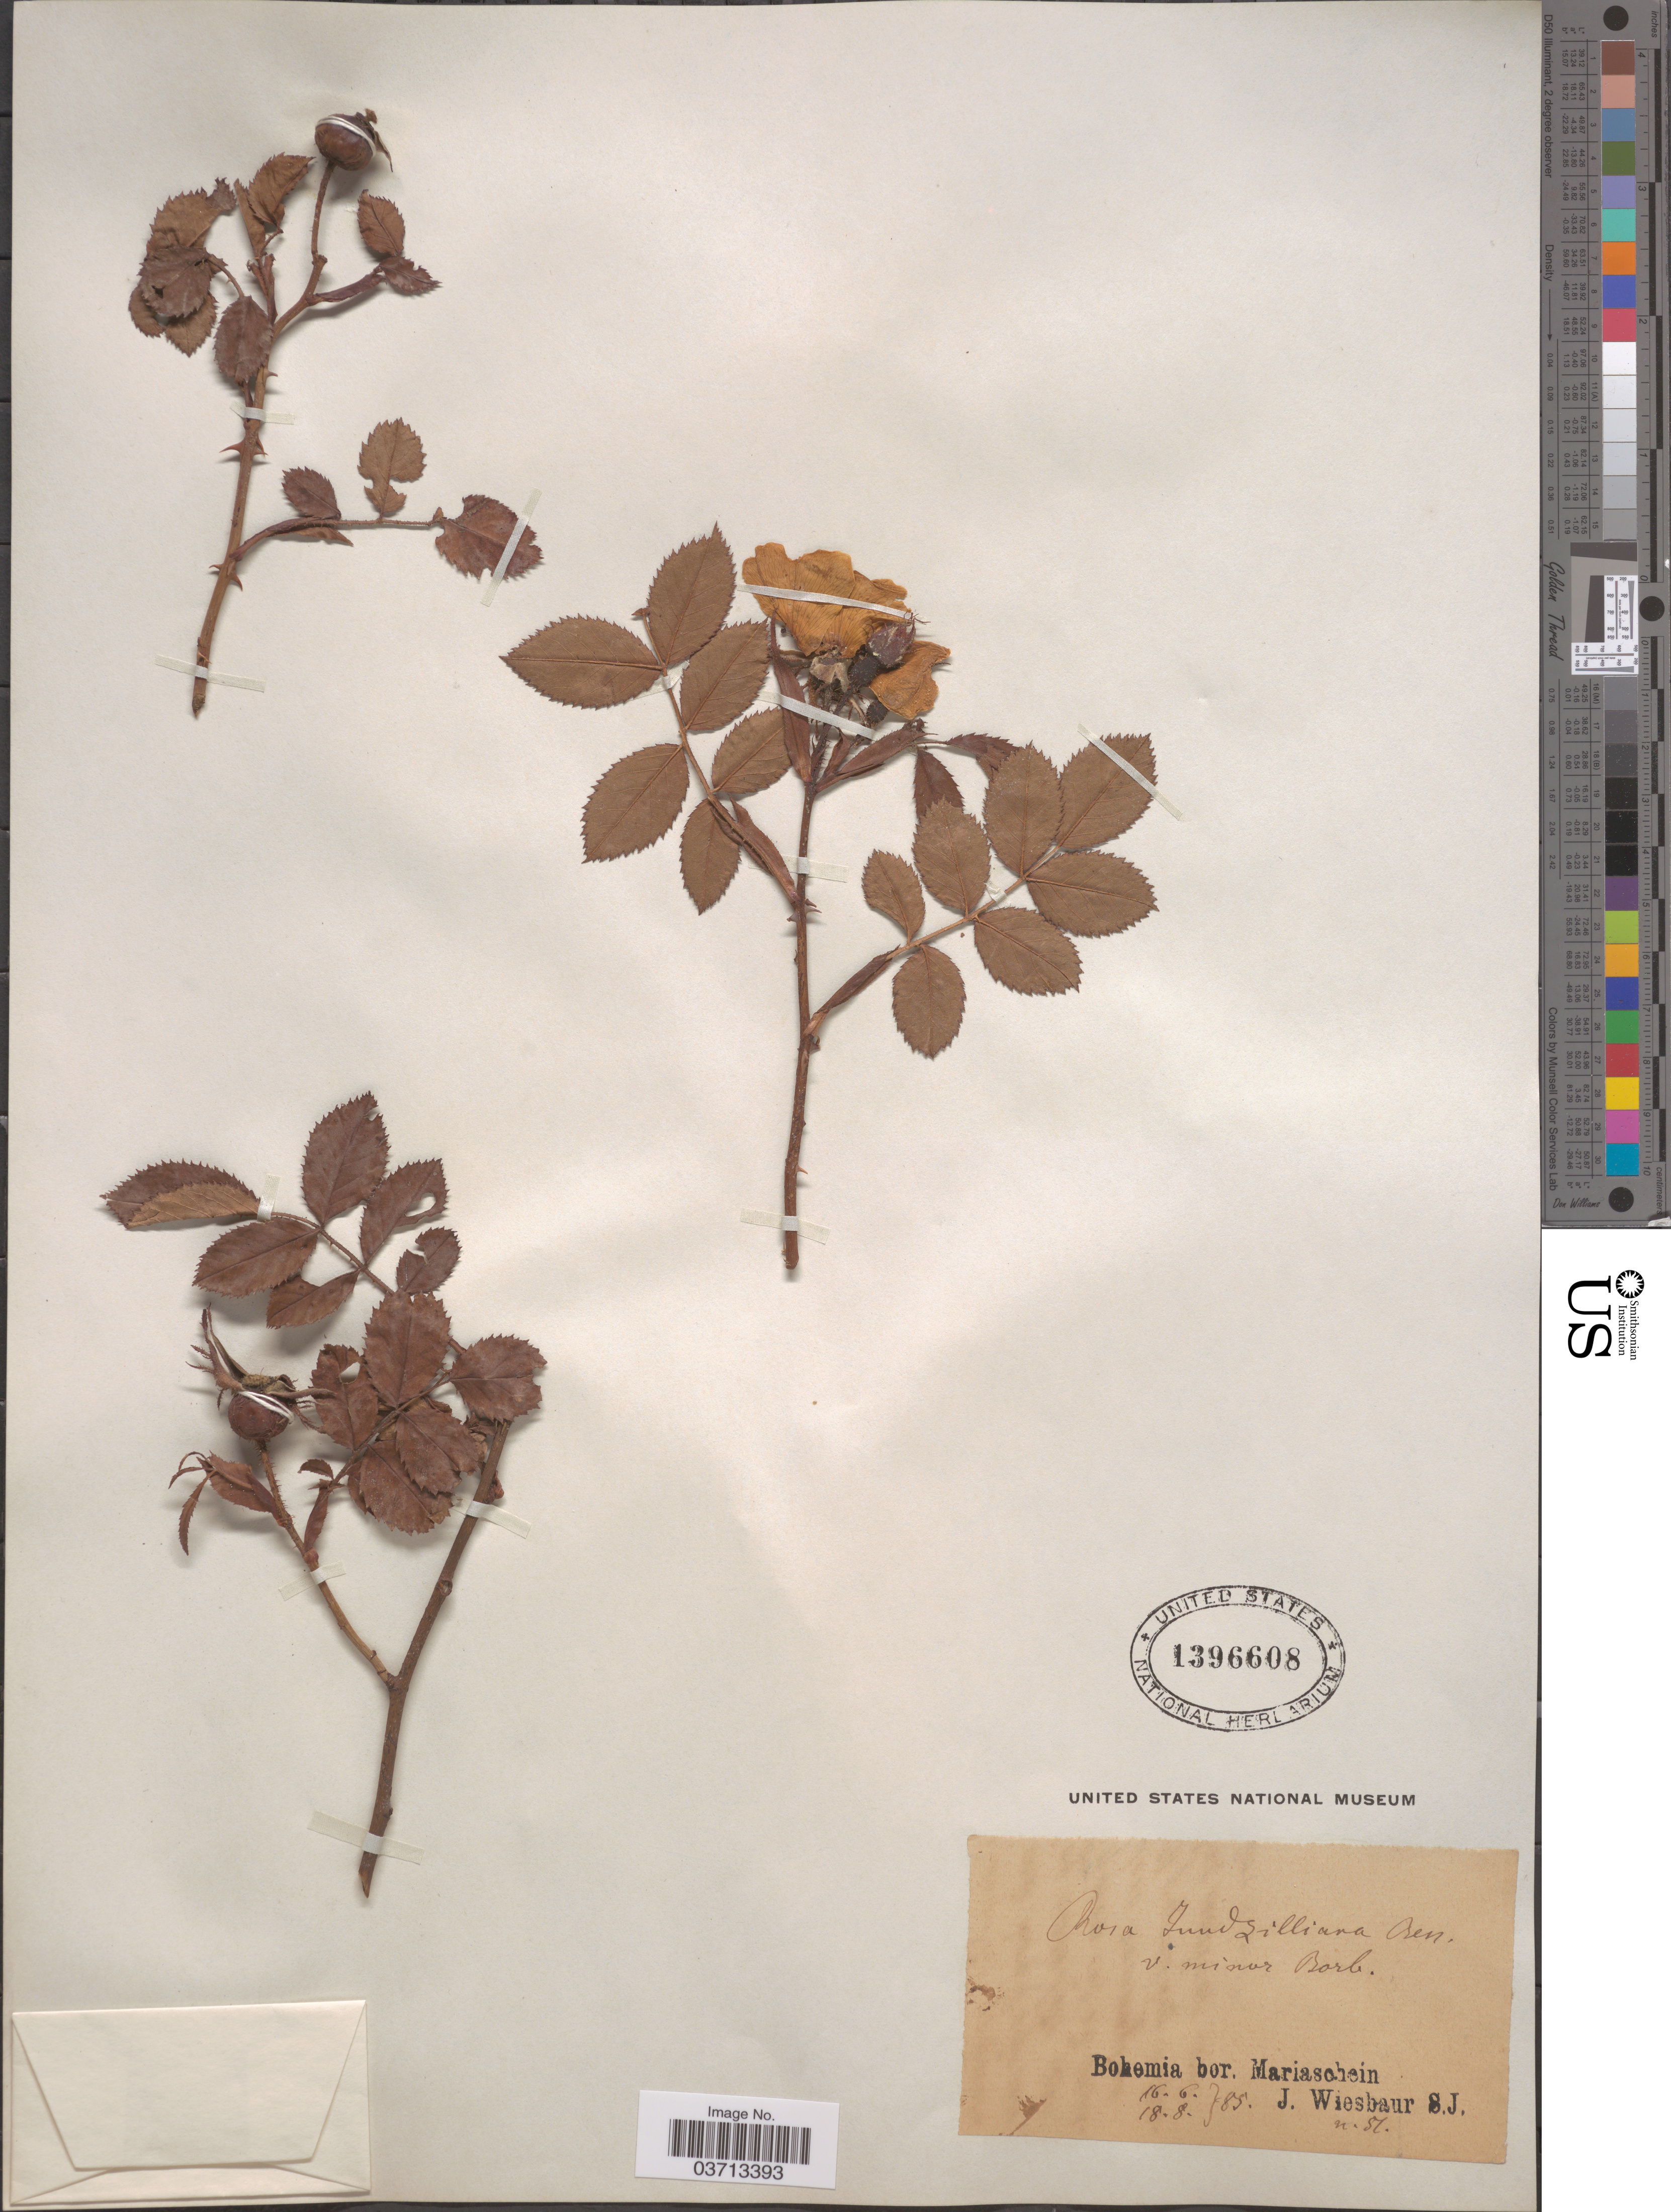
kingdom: Plantae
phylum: Tracheophyta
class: Magnoliopsida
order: Rosales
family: Rosaceae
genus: Rosa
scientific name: Rosa jundzilliana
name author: Besser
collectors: J. Wiesbaur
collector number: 56*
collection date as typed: Transcribed d/m/y: 16/6/85 to 18/8/85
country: Czechia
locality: Bohemia bor. Mariaschein.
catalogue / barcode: US 1396608